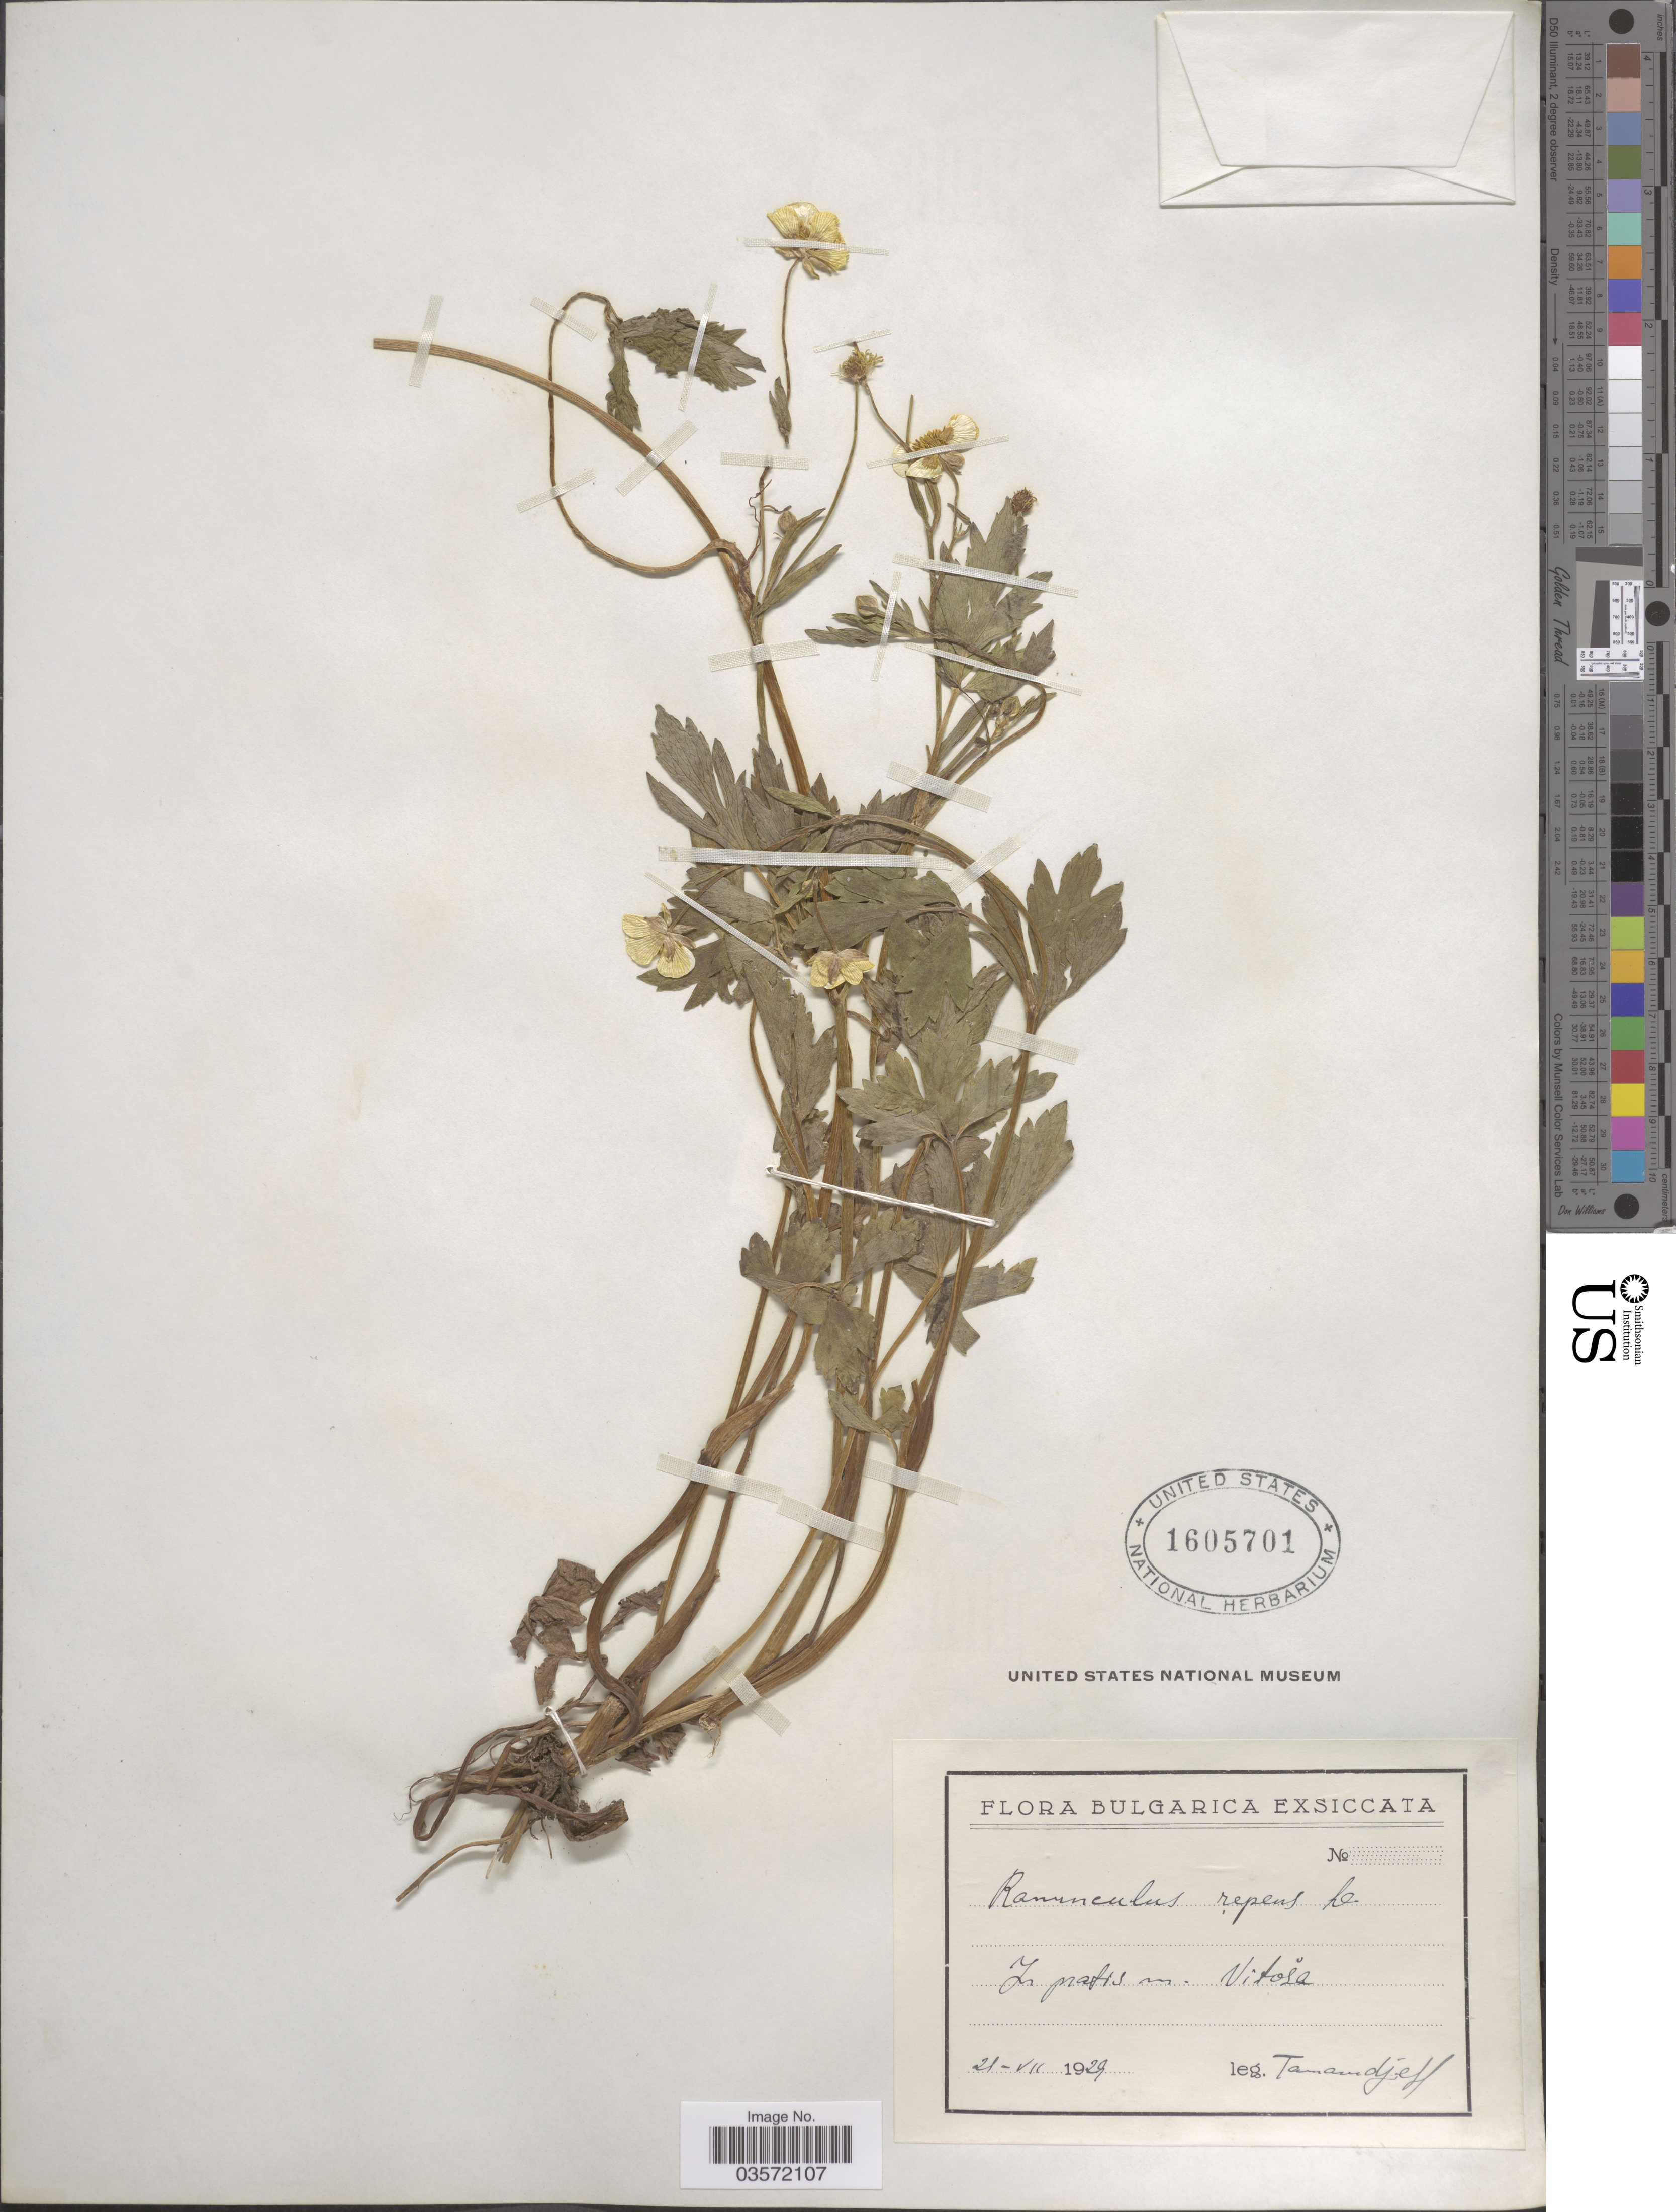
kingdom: Plantae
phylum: Tracheophyta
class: Magnoliopsida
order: Ranunculales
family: Ranunculaceae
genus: Ranunculus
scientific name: Ranunculus repens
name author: L.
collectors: -. Tamamdjeff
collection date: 1929-07-21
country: Bulgaria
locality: In pratis m. Vitosa.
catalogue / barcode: US 1605701